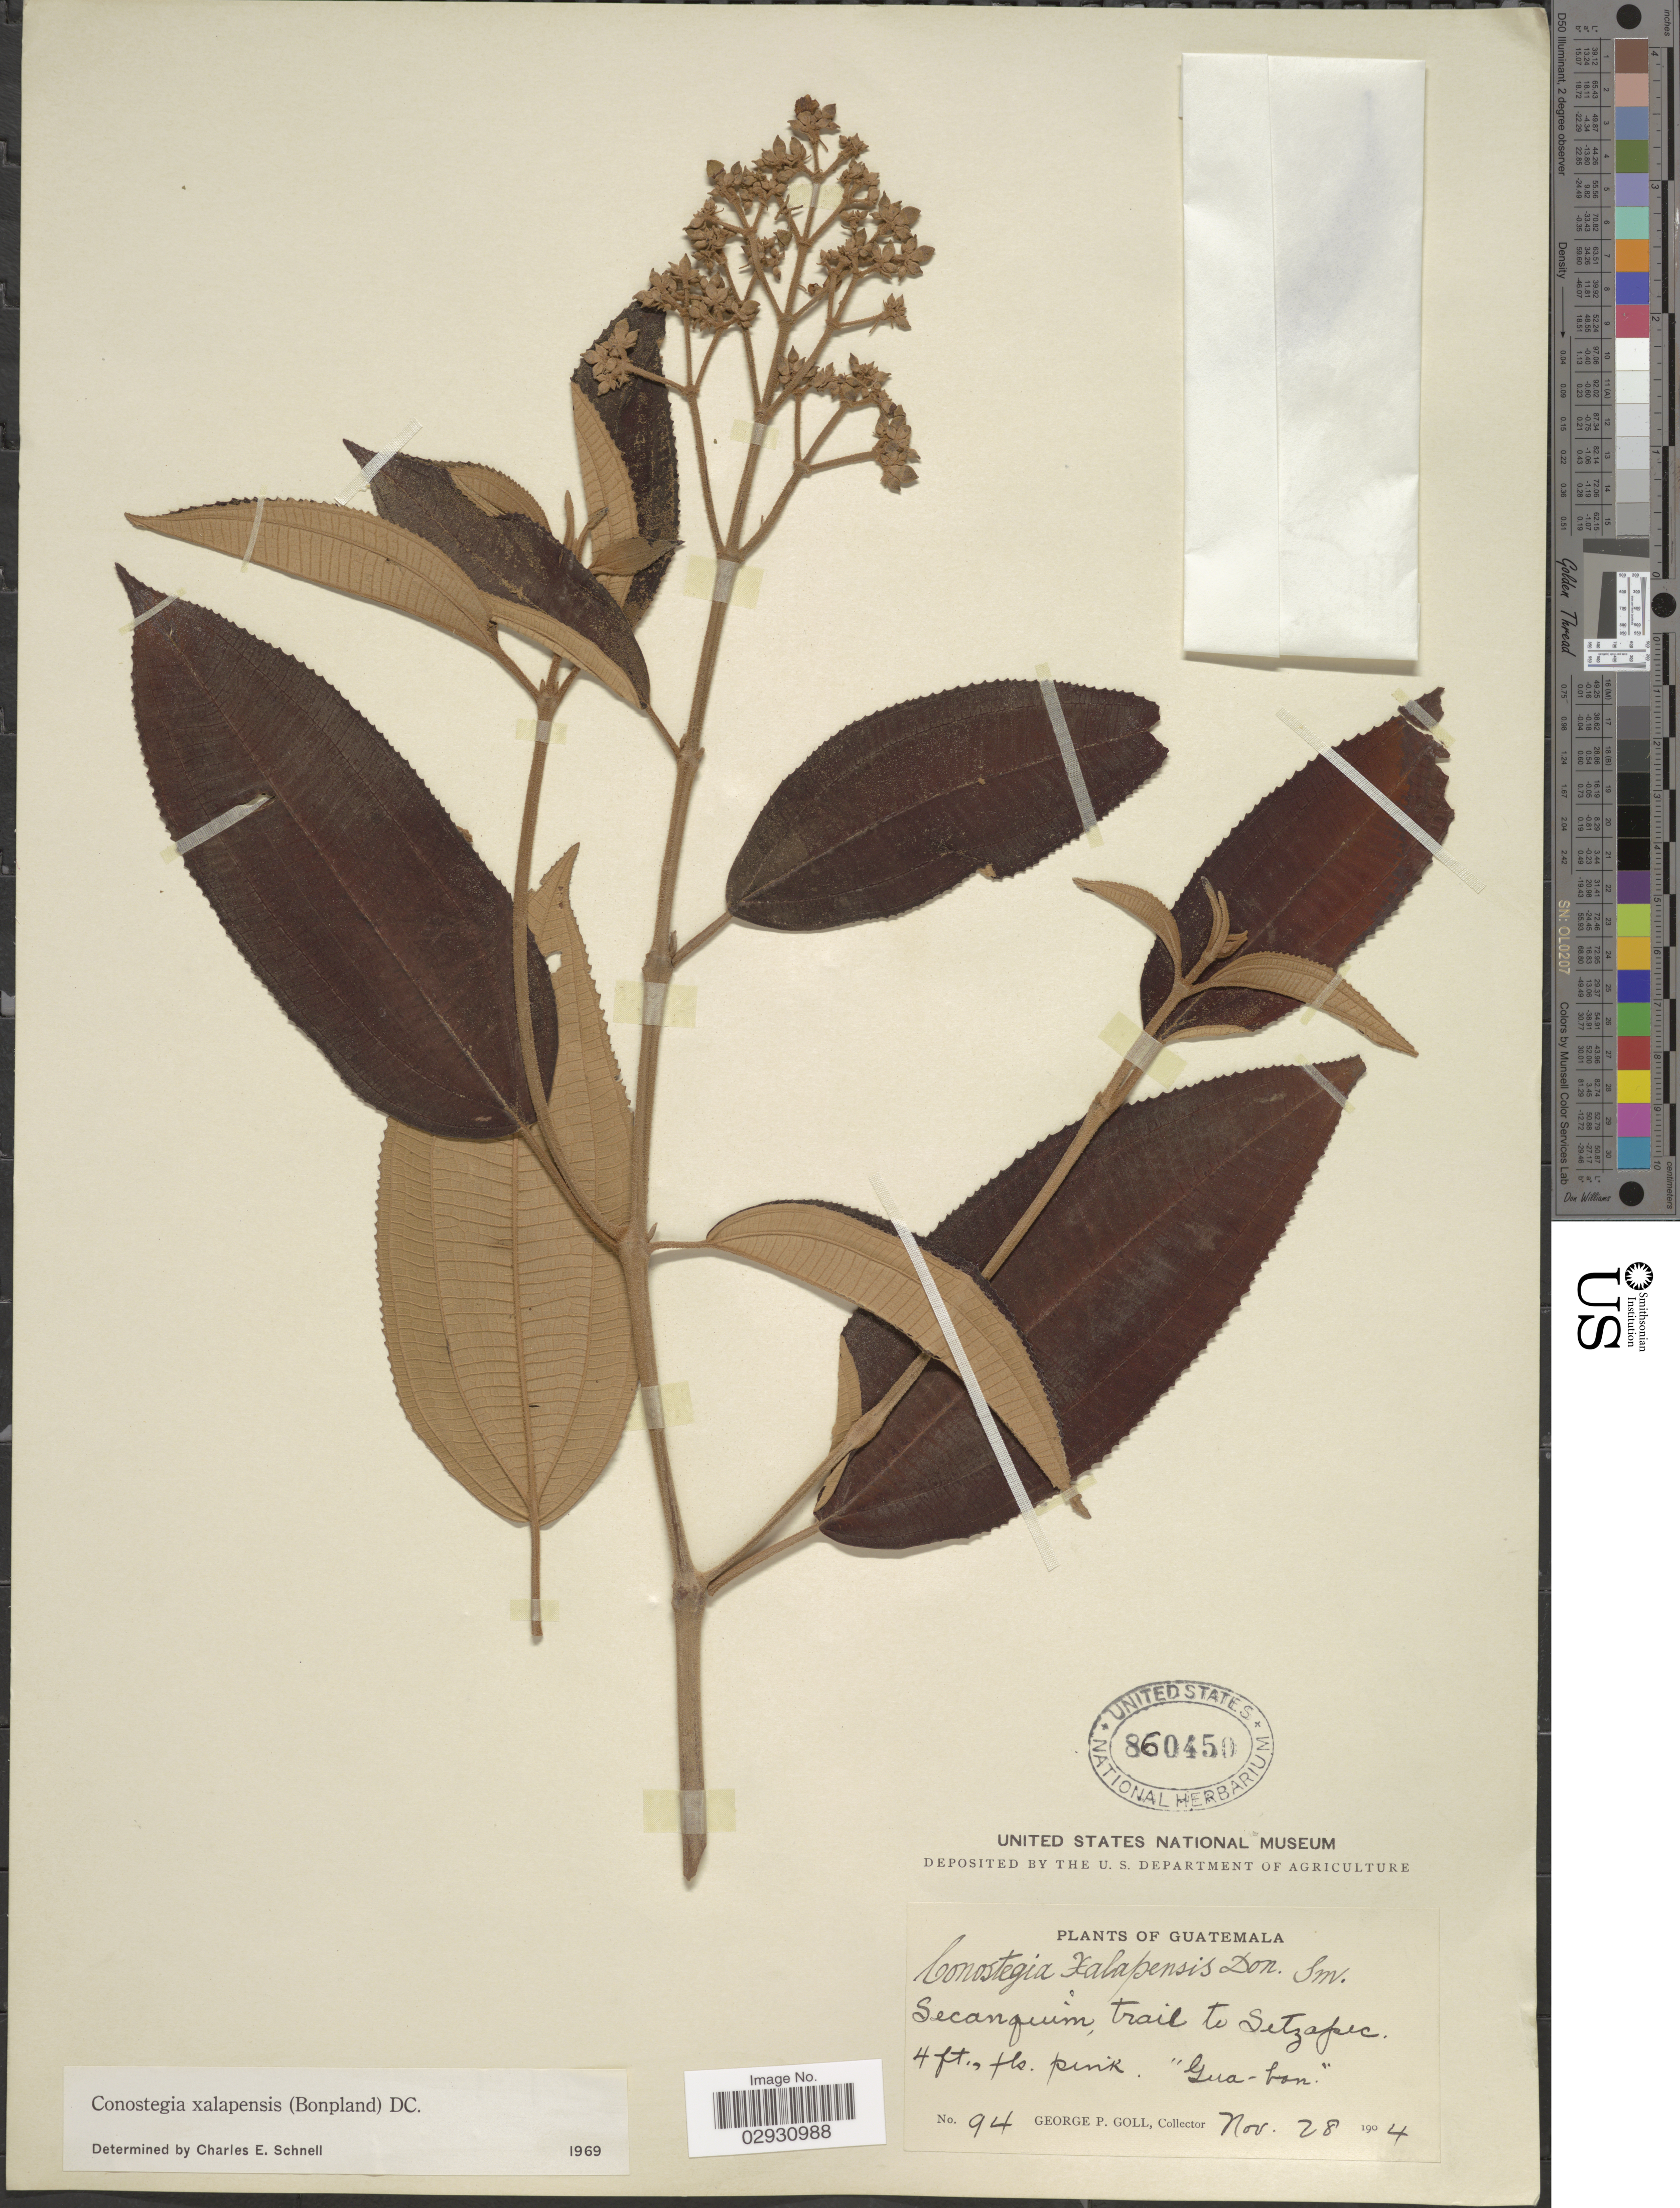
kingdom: Plantae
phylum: Tracheophyta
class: Magnoliopsida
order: Myrtales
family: Melastomataceae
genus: Conostegia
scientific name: Conostegia quadrangularis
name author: Schltdl. ex Steud.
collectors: G. P. Goll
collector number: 94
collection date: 1904-11-28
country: Guatemala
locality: Secanquim, trail to Setzapec.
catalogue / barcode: US 860450